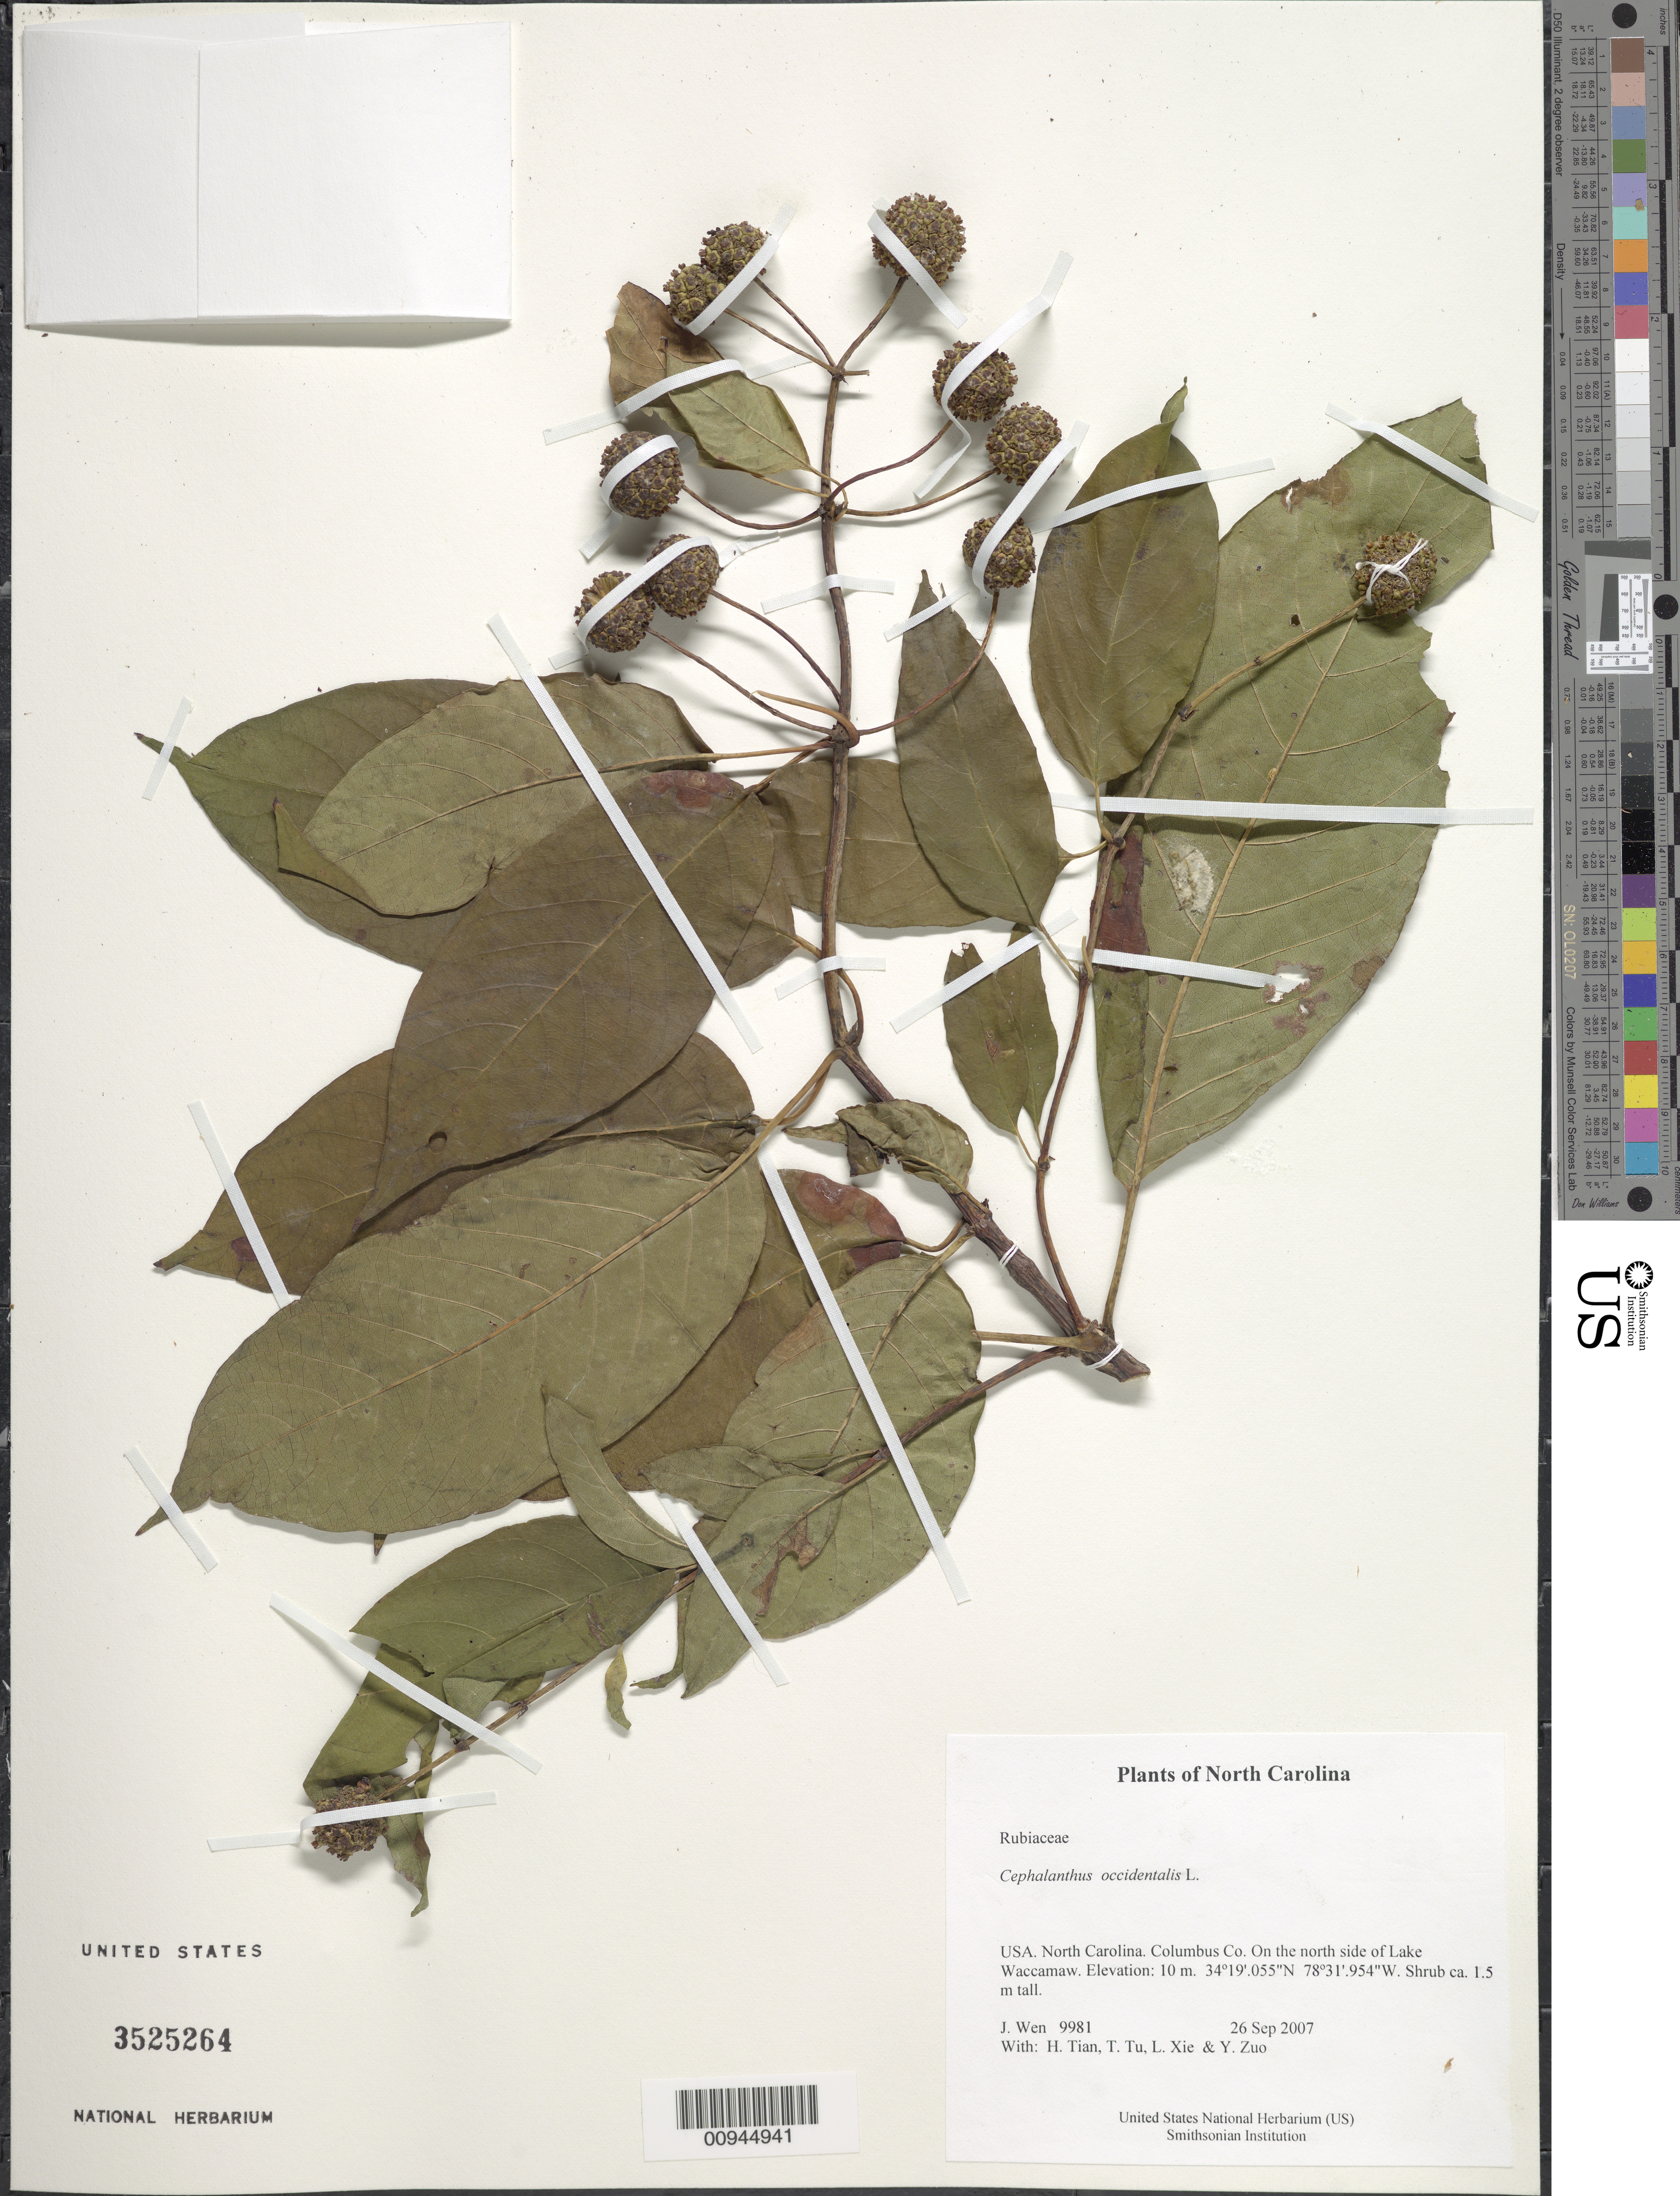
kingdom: Plantae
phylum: Tracheophyta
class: Magnoliopsida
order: Gentianales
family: Rubiaceae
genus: Cephalanthus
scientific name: Cephalanthus occidentalis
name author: L.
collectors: J. Wen, H. Tian, T. Tu, L. Xie & Y. Zuo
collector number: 9981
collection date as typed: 26 Sep 2007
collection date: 2007-09-26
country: United States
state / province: North Carolina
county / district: Columbus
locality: On the north side of Lake Waccamaw.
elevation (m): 10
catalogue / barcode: US 3525264